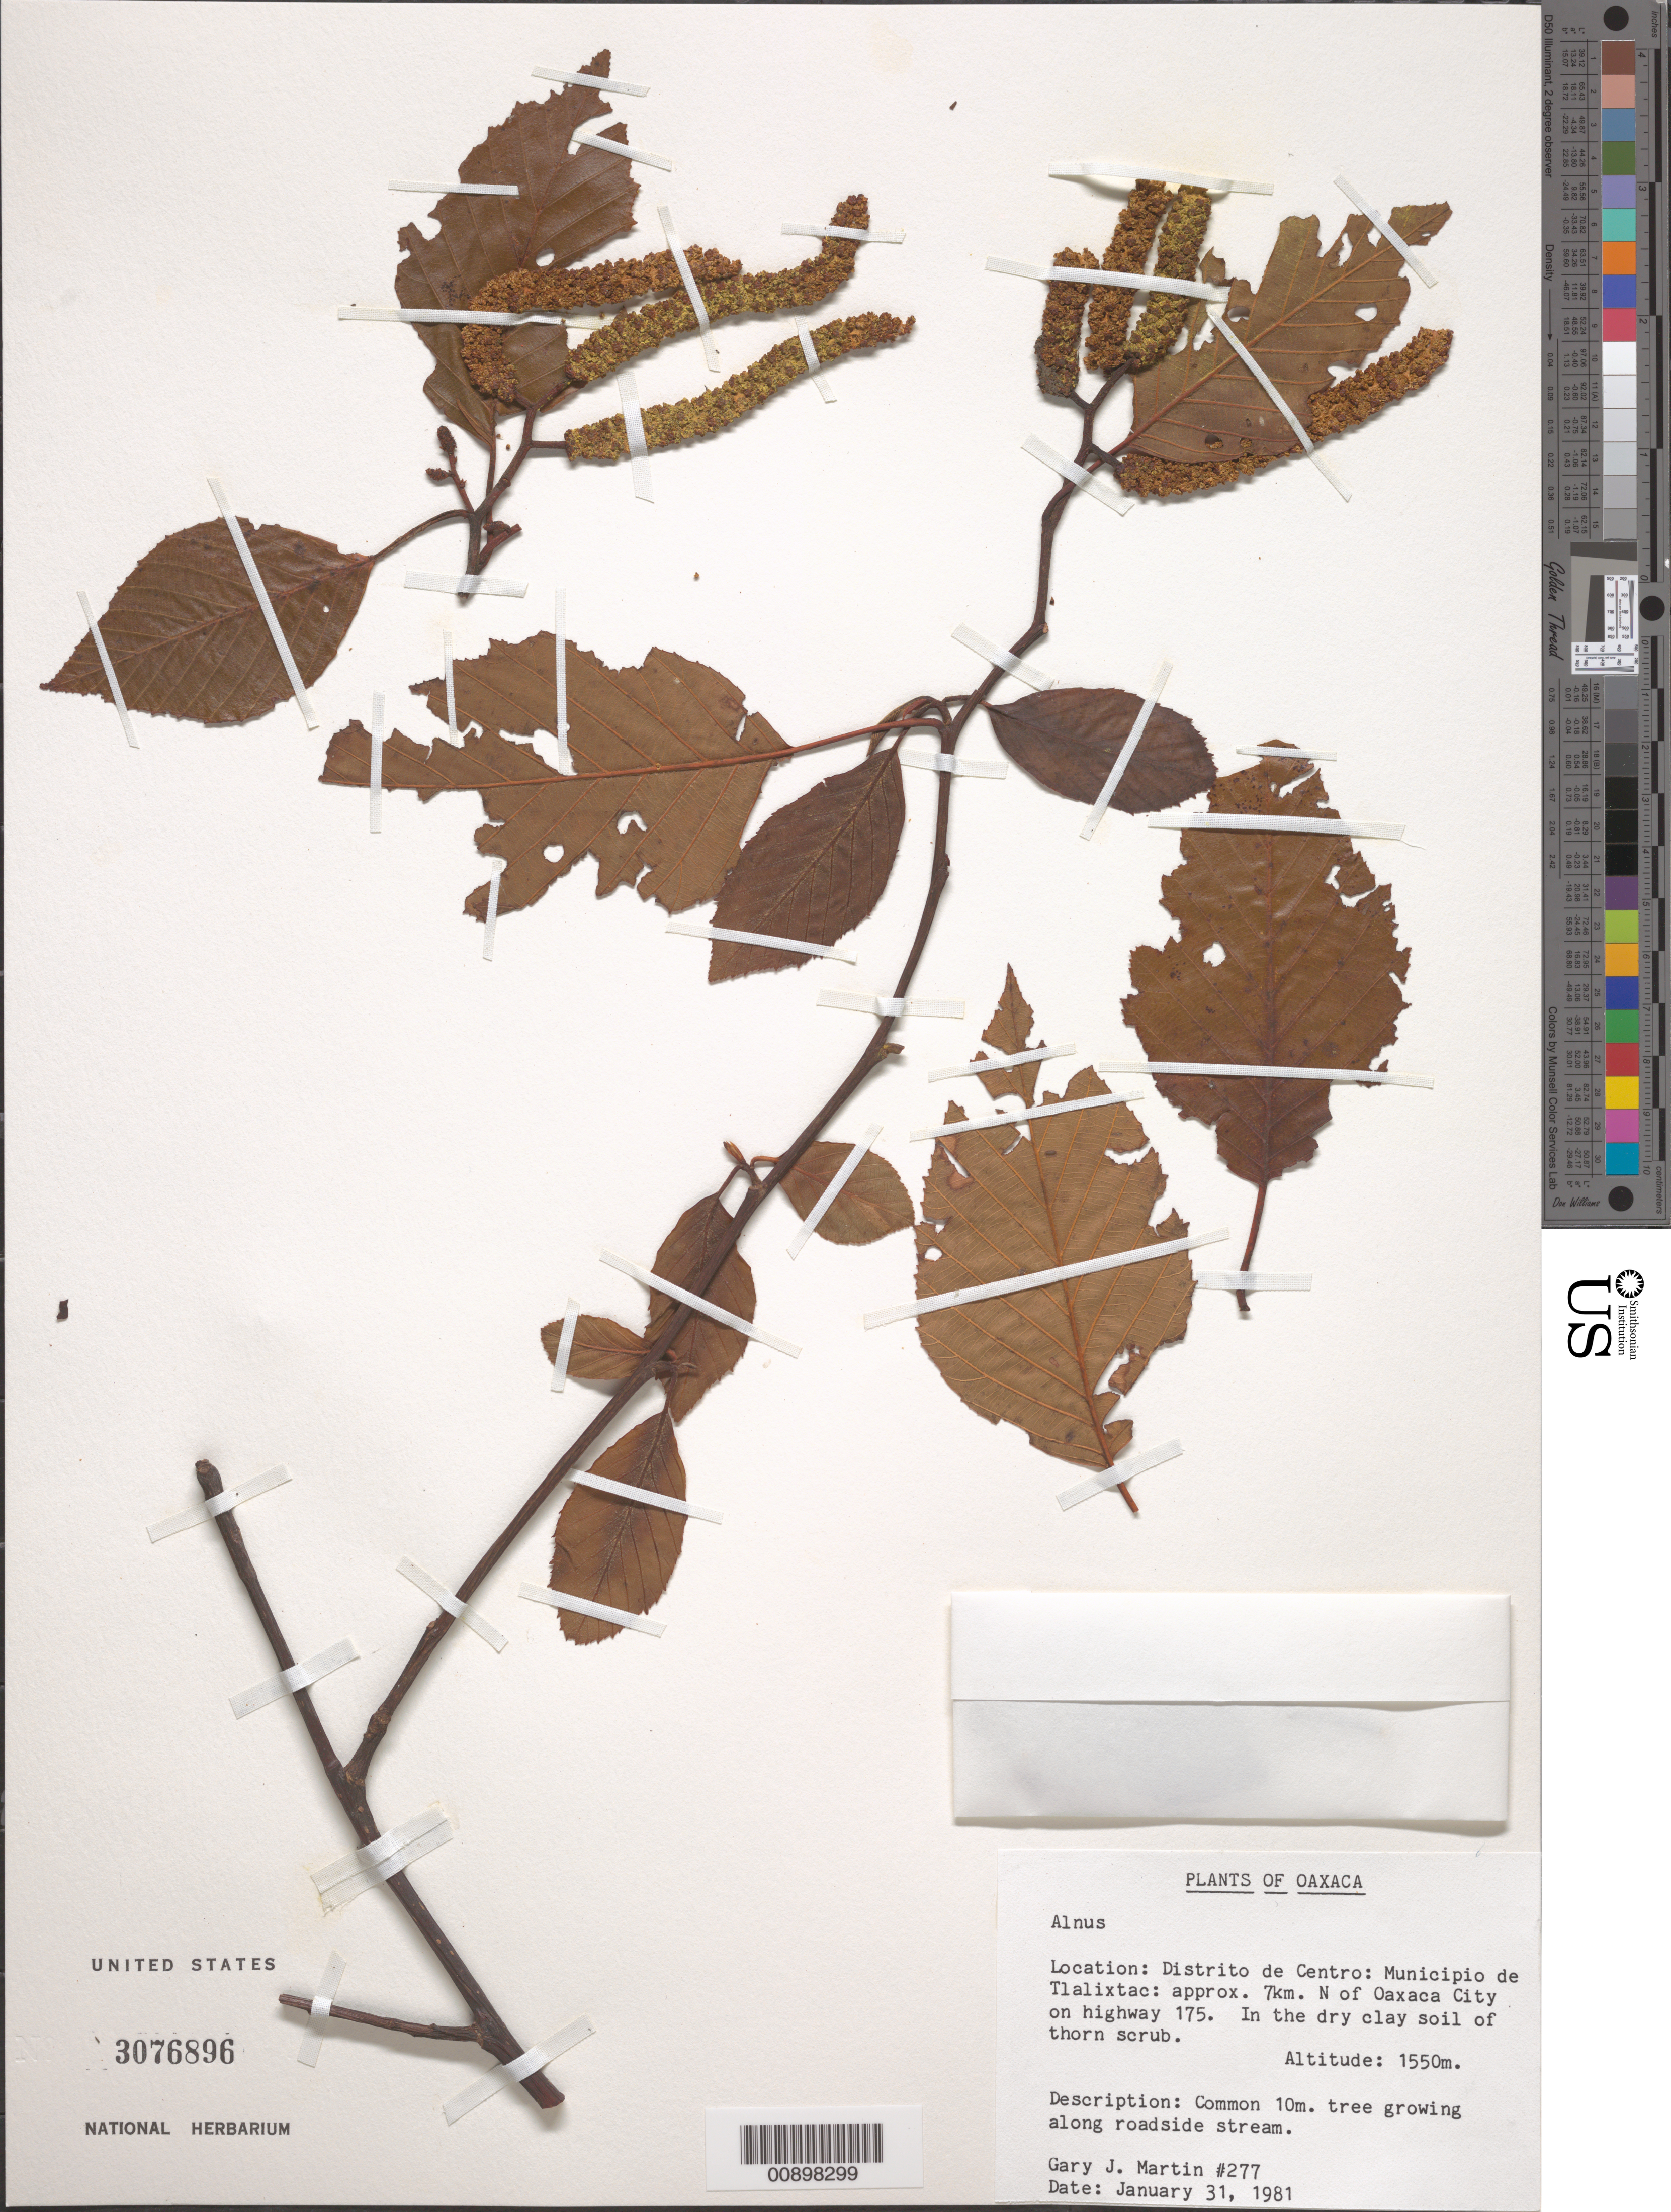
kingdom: Plantae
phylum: Tracheophyta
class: Magnoliopsida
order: Fagales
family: Betulaceae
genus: Alnus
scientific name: Alnus sp.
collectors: G. J. Martin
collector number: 277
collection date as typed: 31 Jan 1981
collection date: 1981-01-31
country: Mexico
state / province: Oaxaca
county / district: Centro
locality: Distrito de Centro: Municipio de Tlalixtac:approx. 7 km N of Oaxaca City on highway 175.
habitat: In dry clay soil of thorn scrub. Growing along roadside stream.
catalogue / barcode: US 3076896